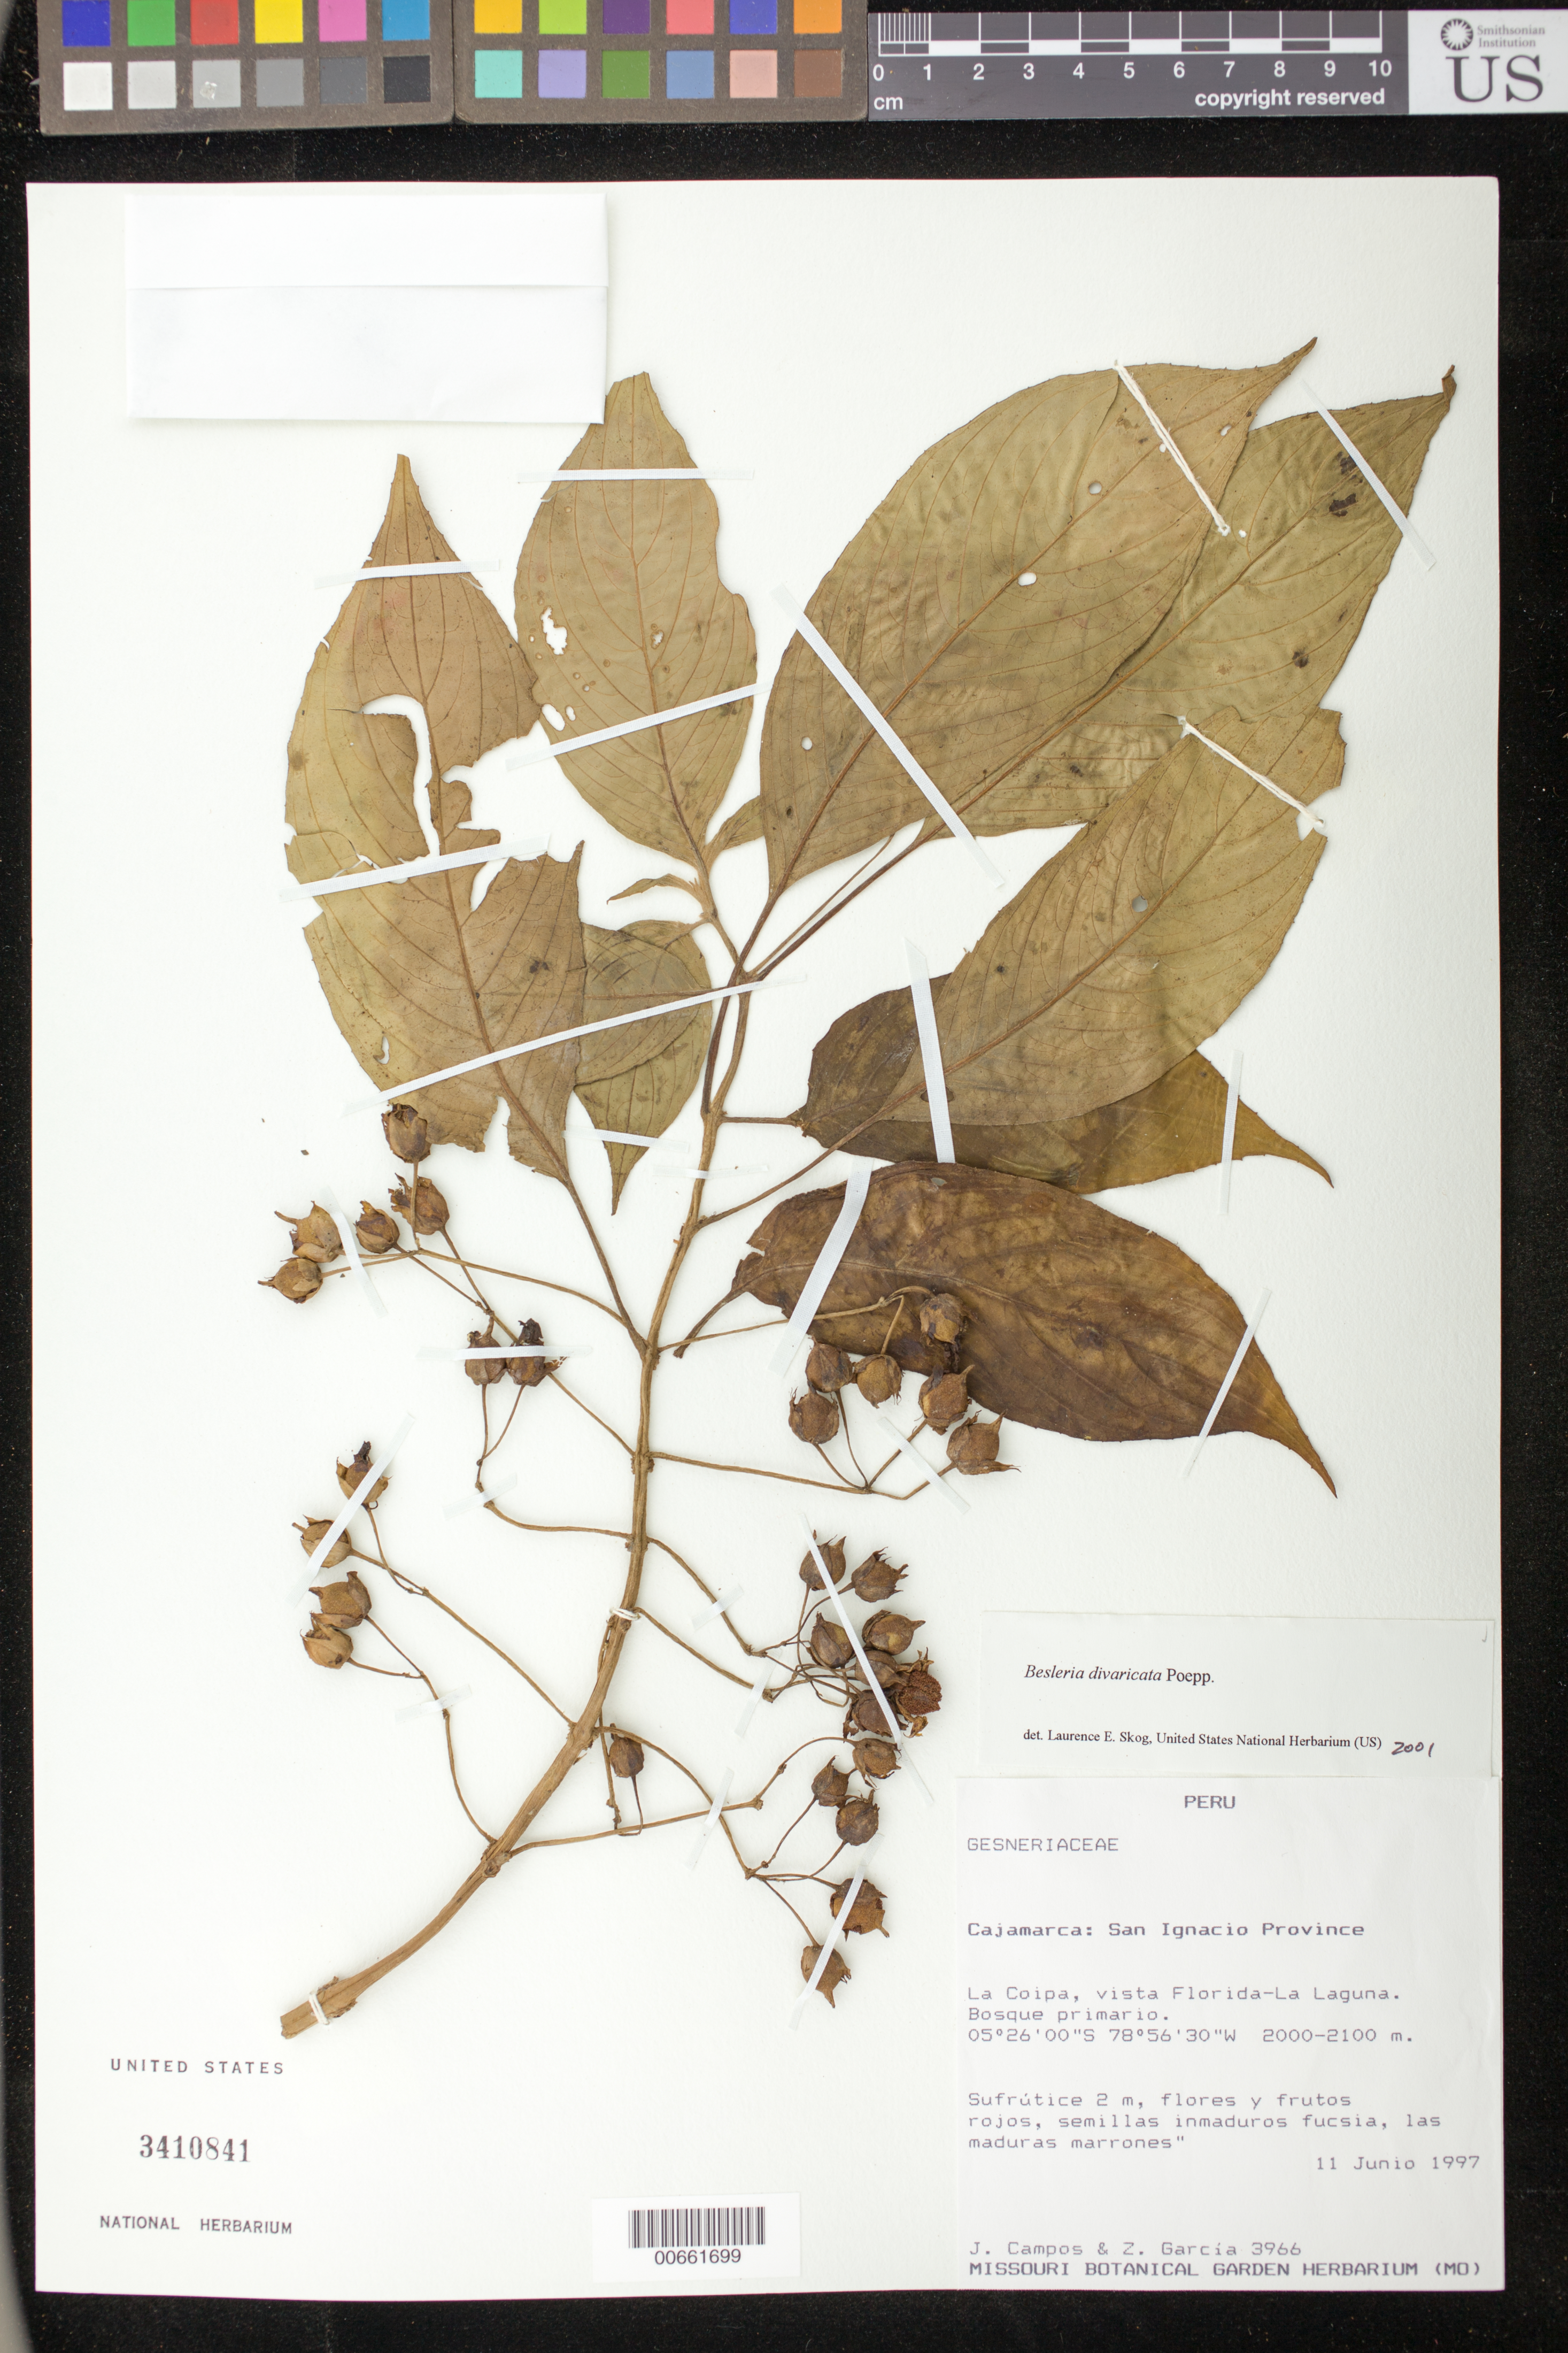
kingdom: Plantae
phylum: Tracheophyta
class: Magnoliopsida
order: Lamiales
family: Gesneriaceae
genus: Besleria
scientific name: Besleria divaricata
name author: Poepp.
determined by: Skog, Laurence E.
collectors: J. Campos & Z. Garcia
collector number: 3966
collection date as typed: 11 Jun 1997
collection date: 1997-06-11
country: Peru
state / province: Cajamarca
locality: Prov. San Ignacio, La Coipa, vista Florida - La Laguna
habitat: Bosque primario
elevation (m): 2000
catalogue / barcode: US 3410841